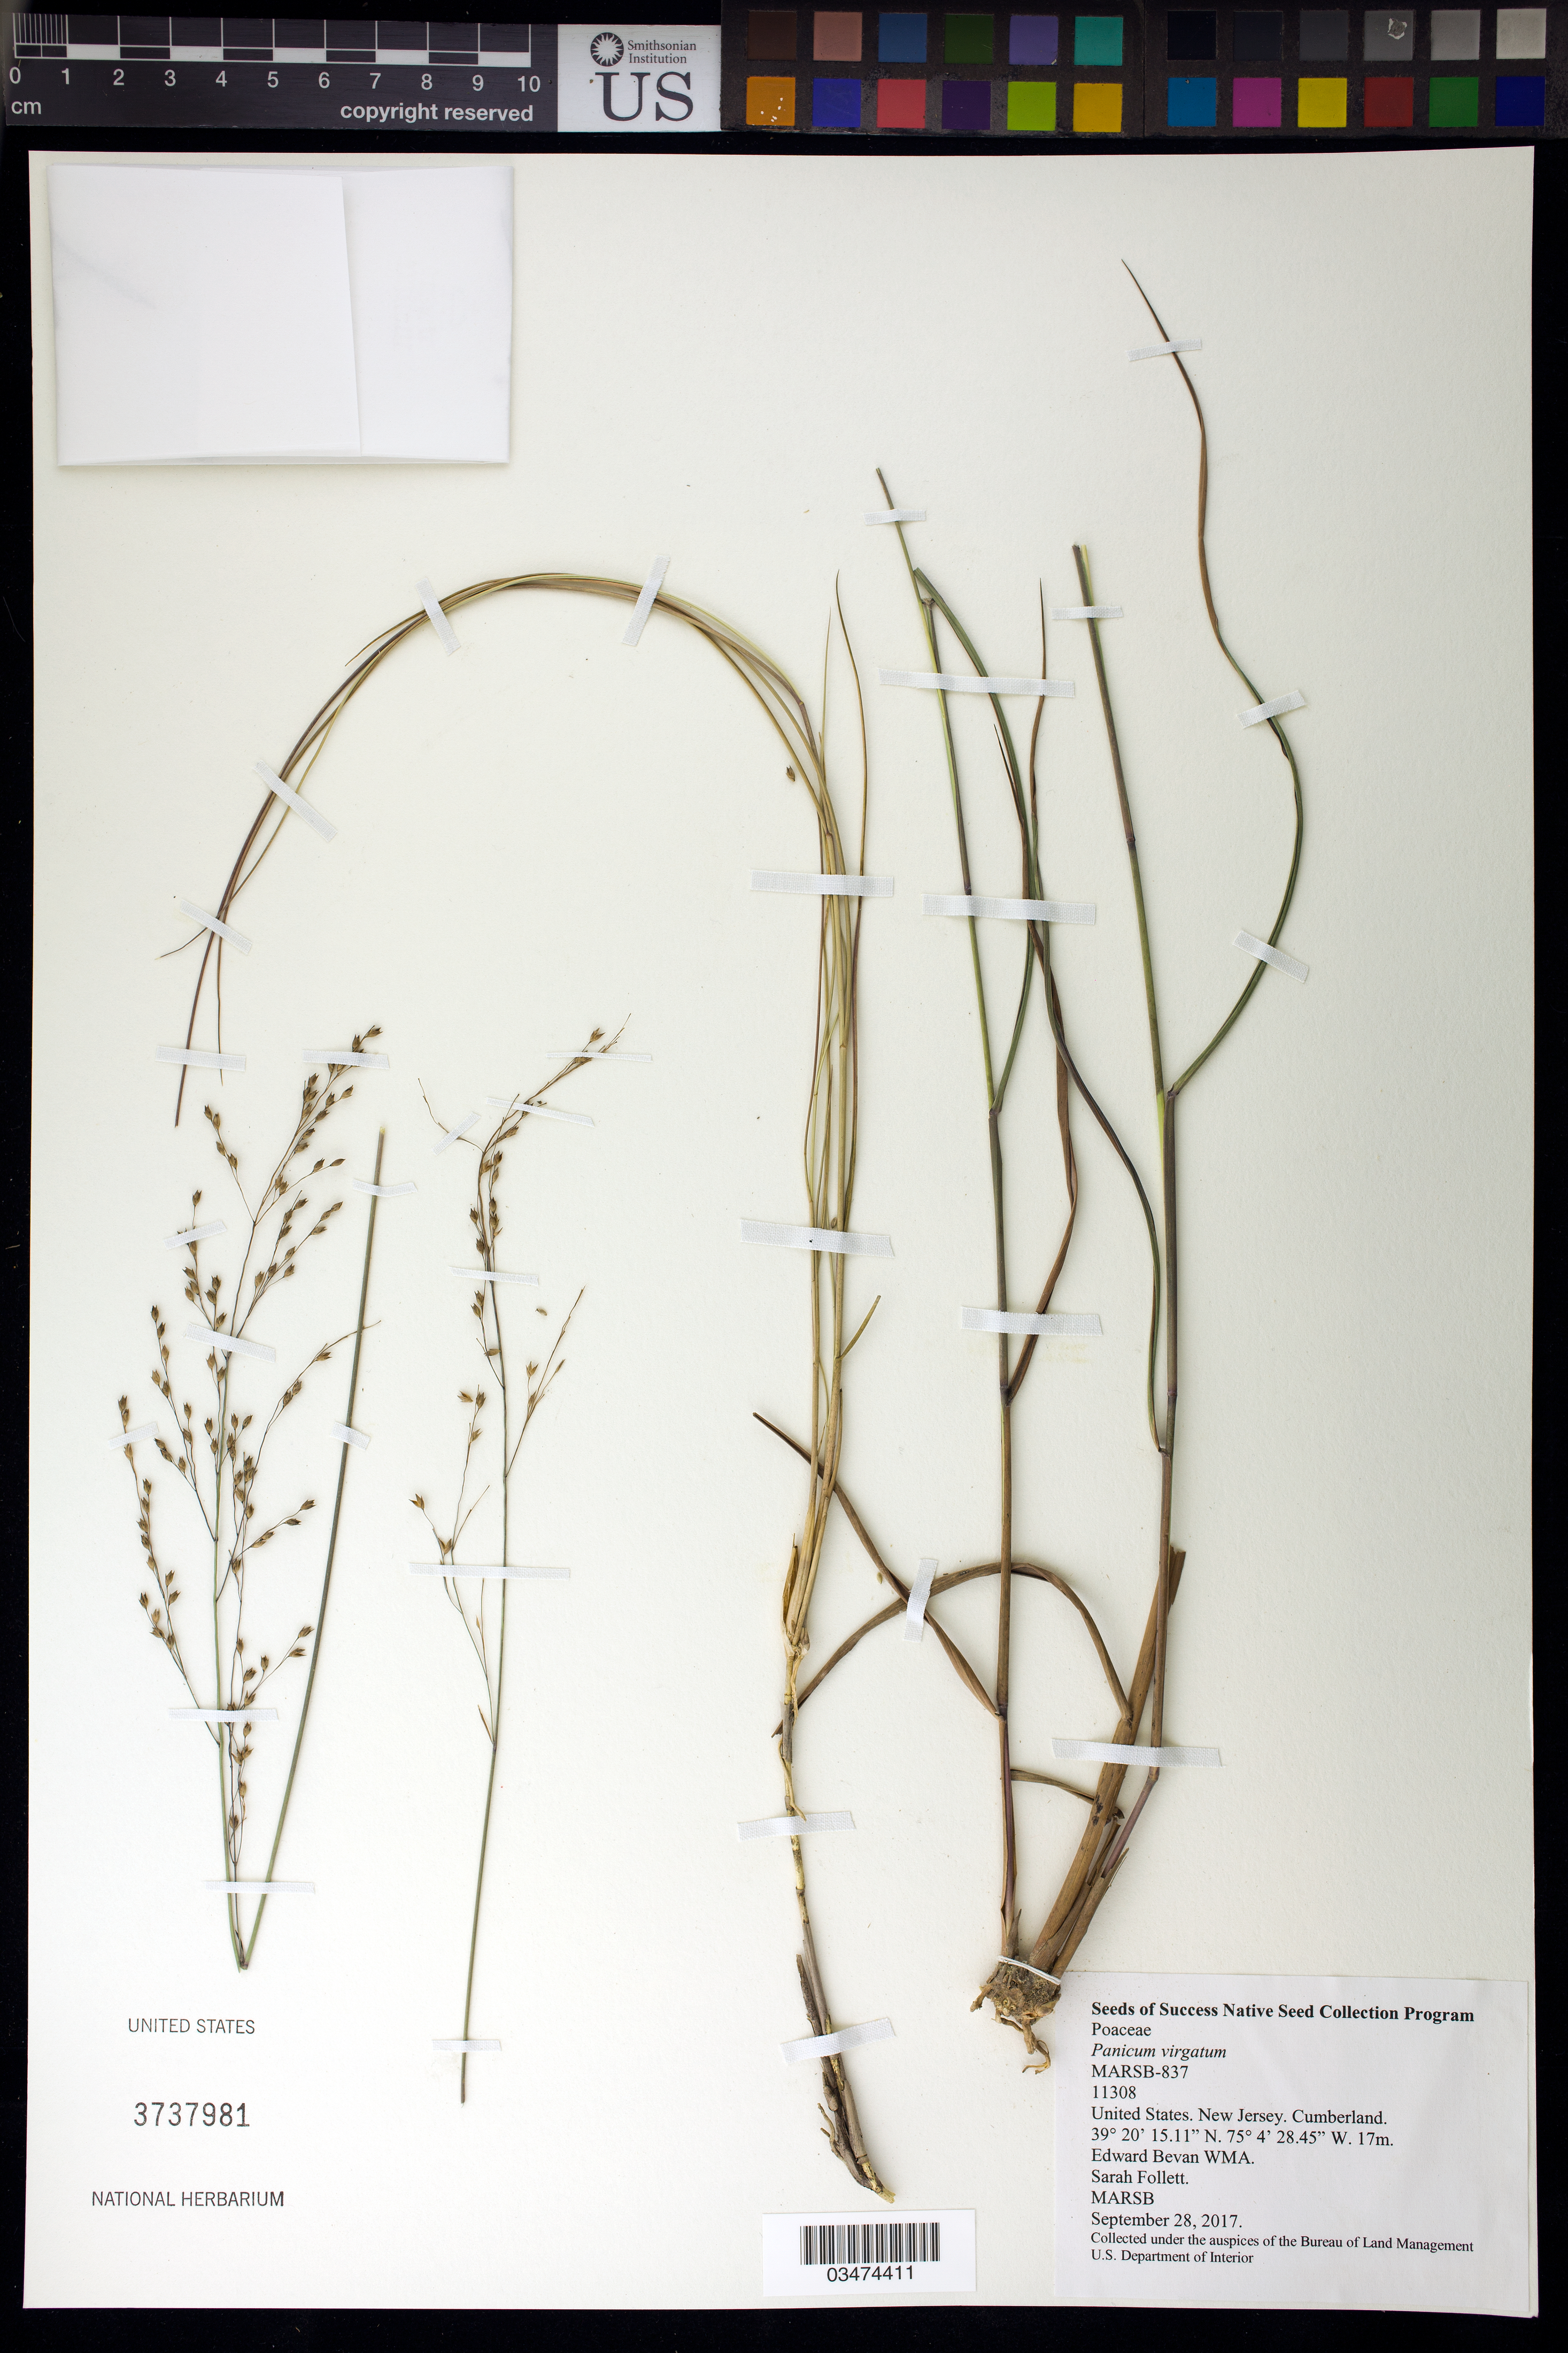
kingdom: Plantae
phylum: Tracheophyta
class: Liliopsida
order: Poales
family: Poaceae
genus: Panicum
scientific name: Panicum virgatum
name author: L.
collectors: S. Follett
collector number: MARSB-837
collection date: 2017-09-28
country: United States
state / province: New Jersey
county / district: Cumberland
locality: Edward Bevan WMA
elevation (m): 17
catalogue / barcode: US 3737981